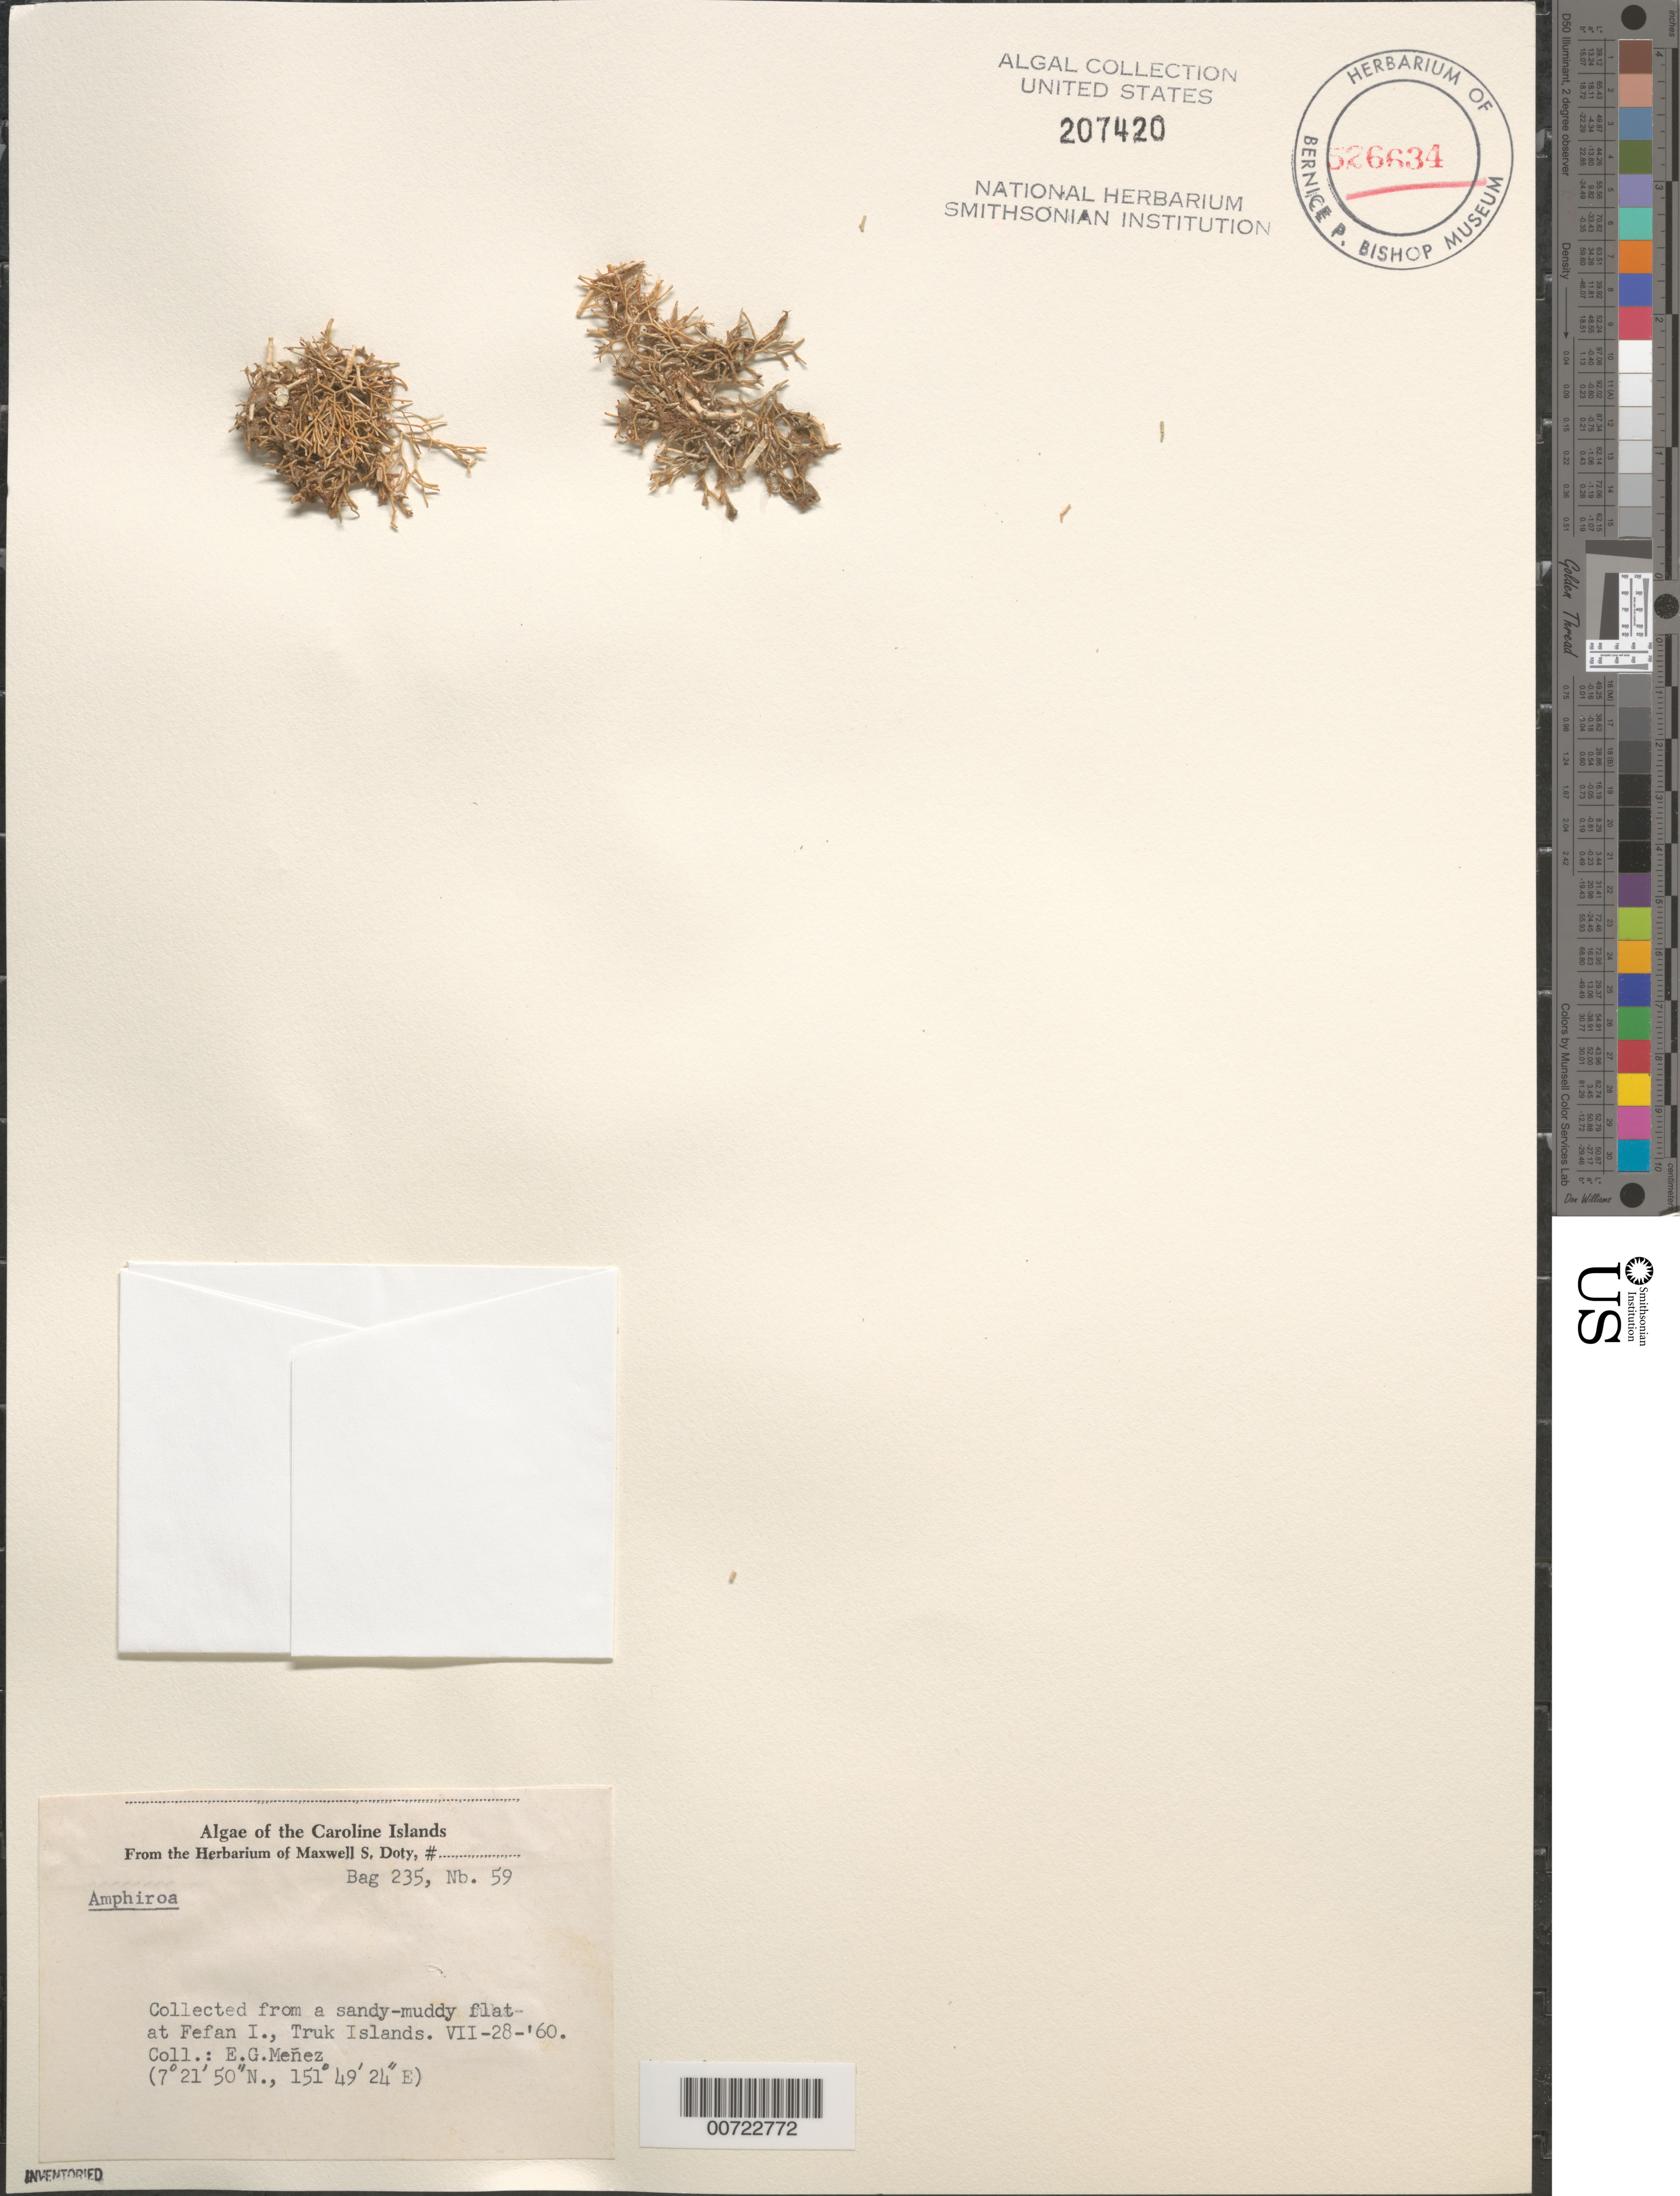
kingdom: Plantae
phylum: Rhodophyta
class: Florideophyceae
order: Corallinales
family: Lithophyllaceae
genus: Amphiroa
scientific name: Amphiroa sp.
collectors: Meñez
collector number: Bag 235 Nb. 59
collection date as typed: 28 Jul 1960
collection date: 1960-07-28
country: Micronesia, Federated States of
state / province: Truk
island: Fefan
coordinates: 7 21' 50" N, 151 49' 24" E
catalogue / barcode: US 207420